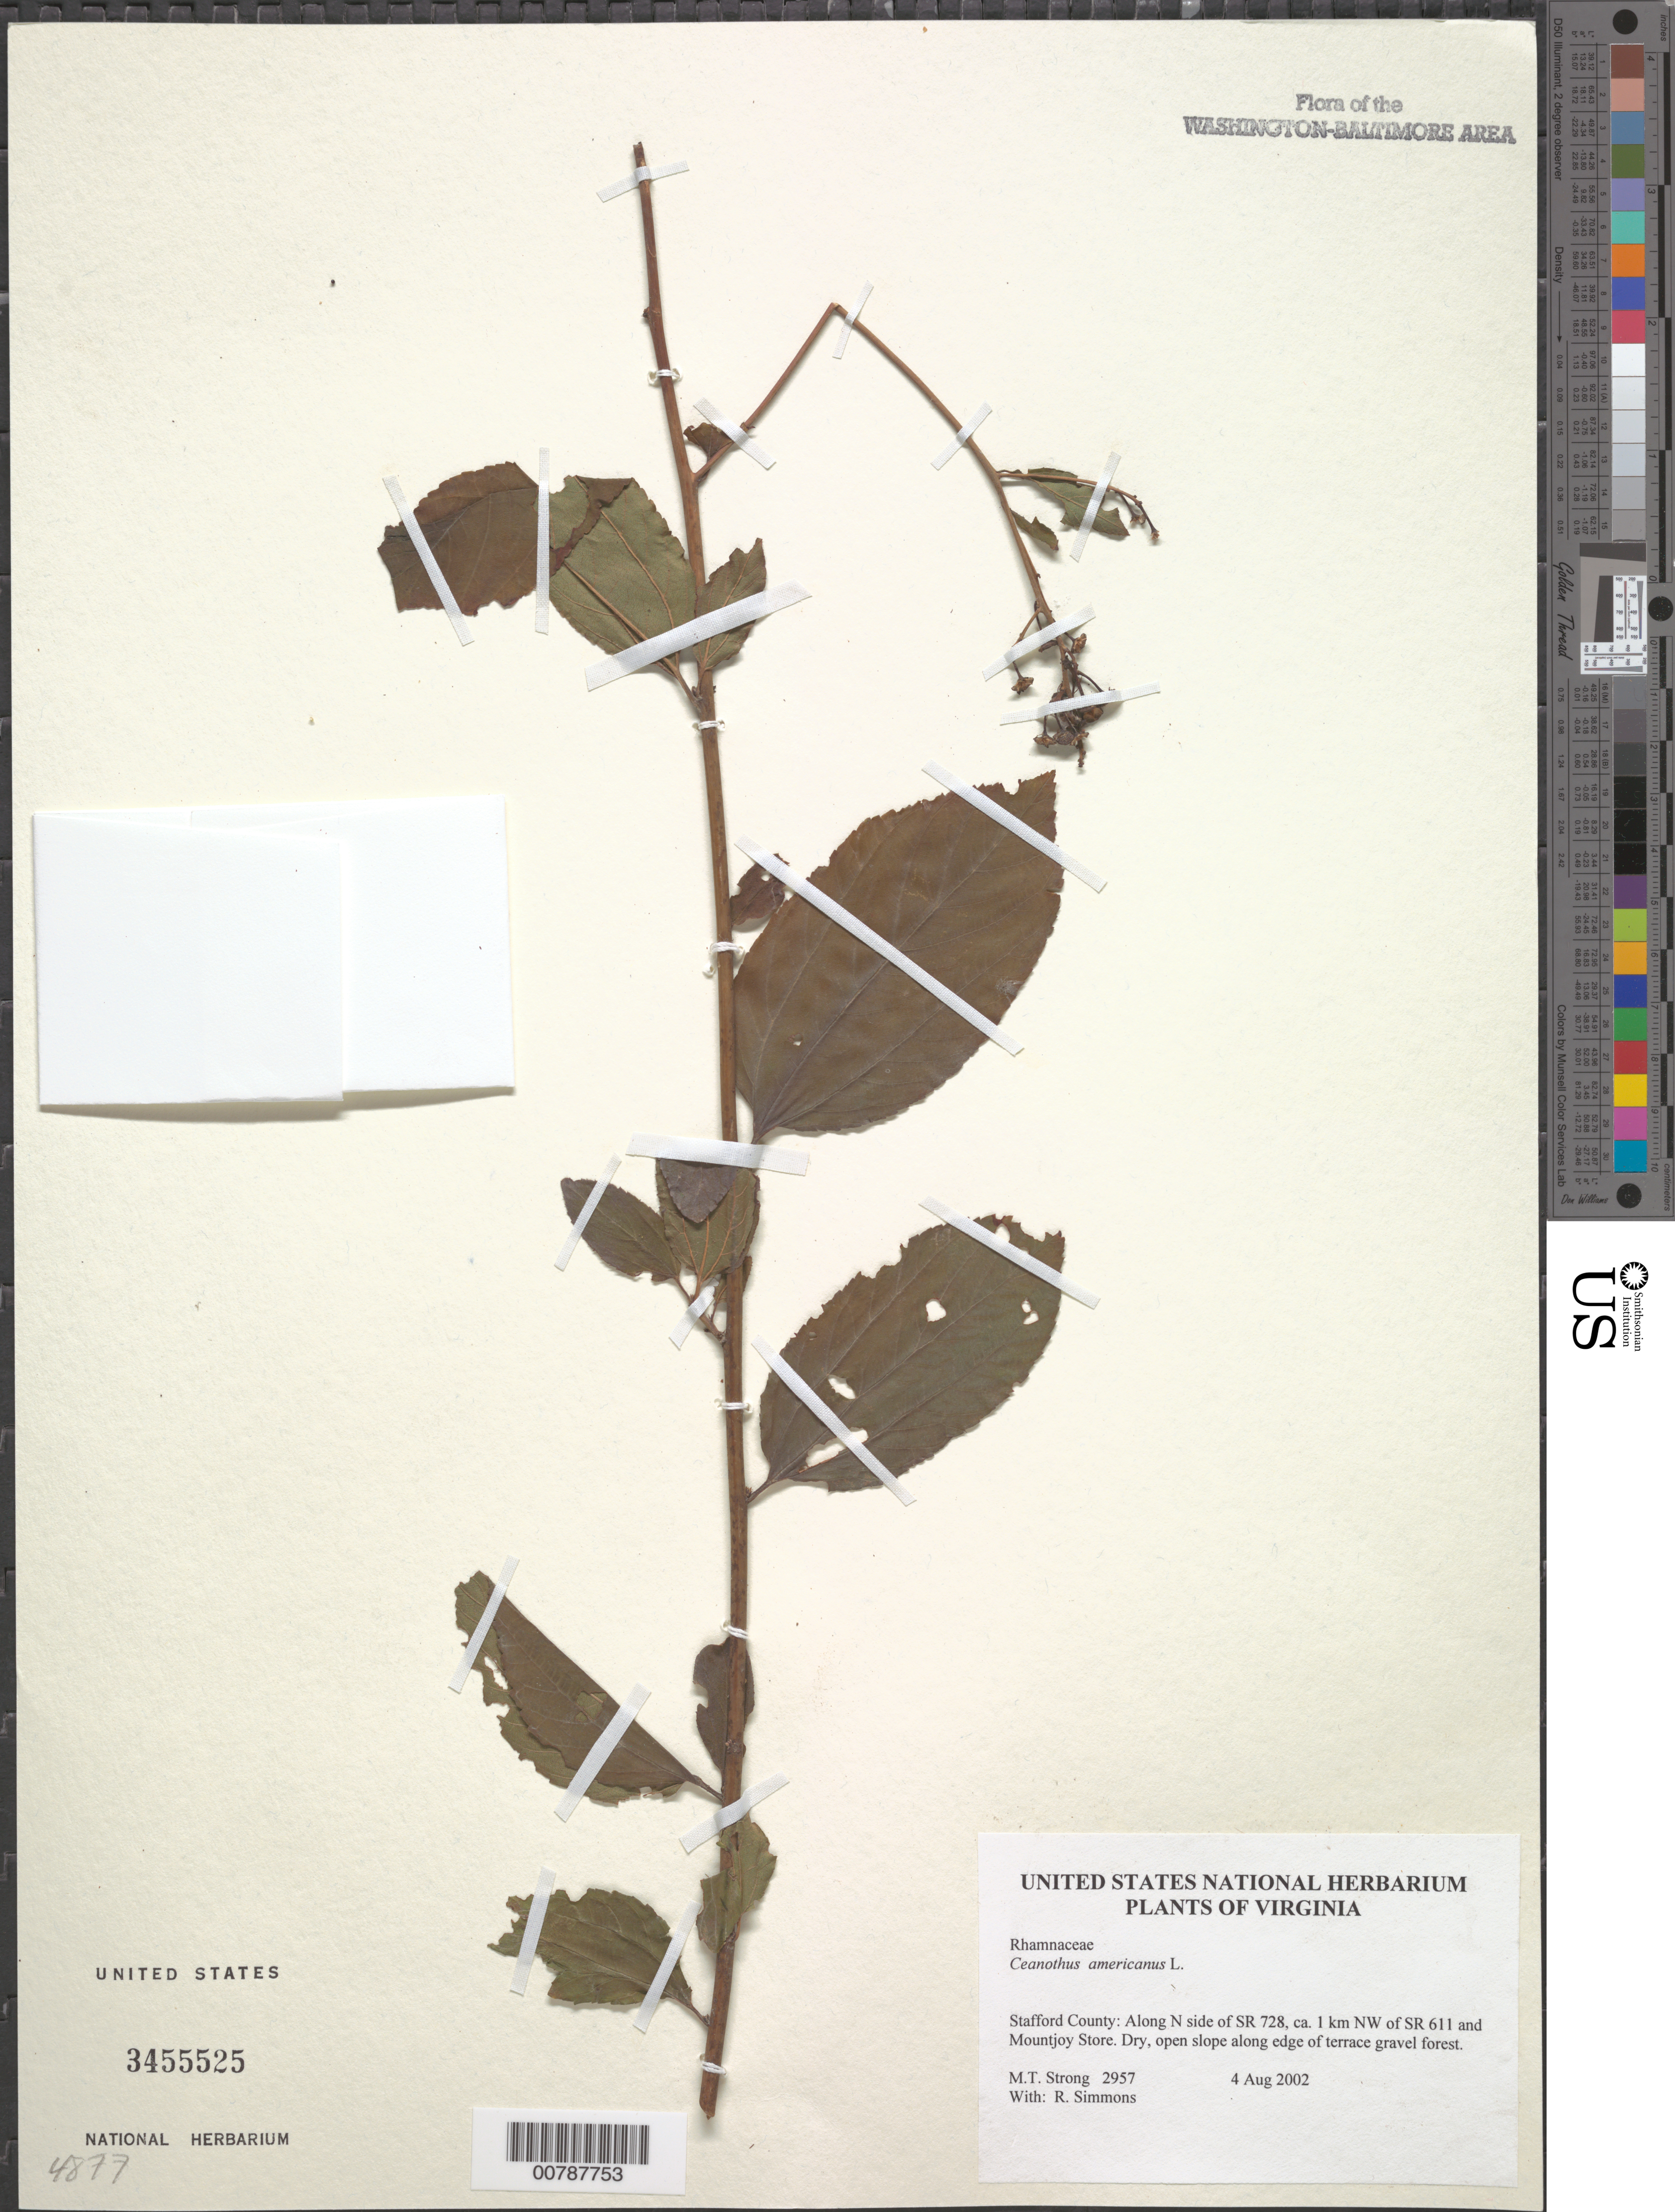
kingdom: Plantae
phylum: Tracheophyta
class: Magnoliopsida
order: Rosales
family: Rhamnaceae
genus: Ceanothus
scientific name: Ceanothus americanus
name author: L.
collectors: M. T. Strong & R. Simmons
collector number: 2957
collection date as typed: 04 Aug 2002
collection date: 2002-08-04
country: United States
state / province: Virginia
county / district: Stafford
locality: Along N side of SR 728, ca. 1 km NW of SR 611 and Mountjoy Store.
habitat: Dry, open slope along edge of terrace gravel forest.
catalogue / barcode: US 3455525